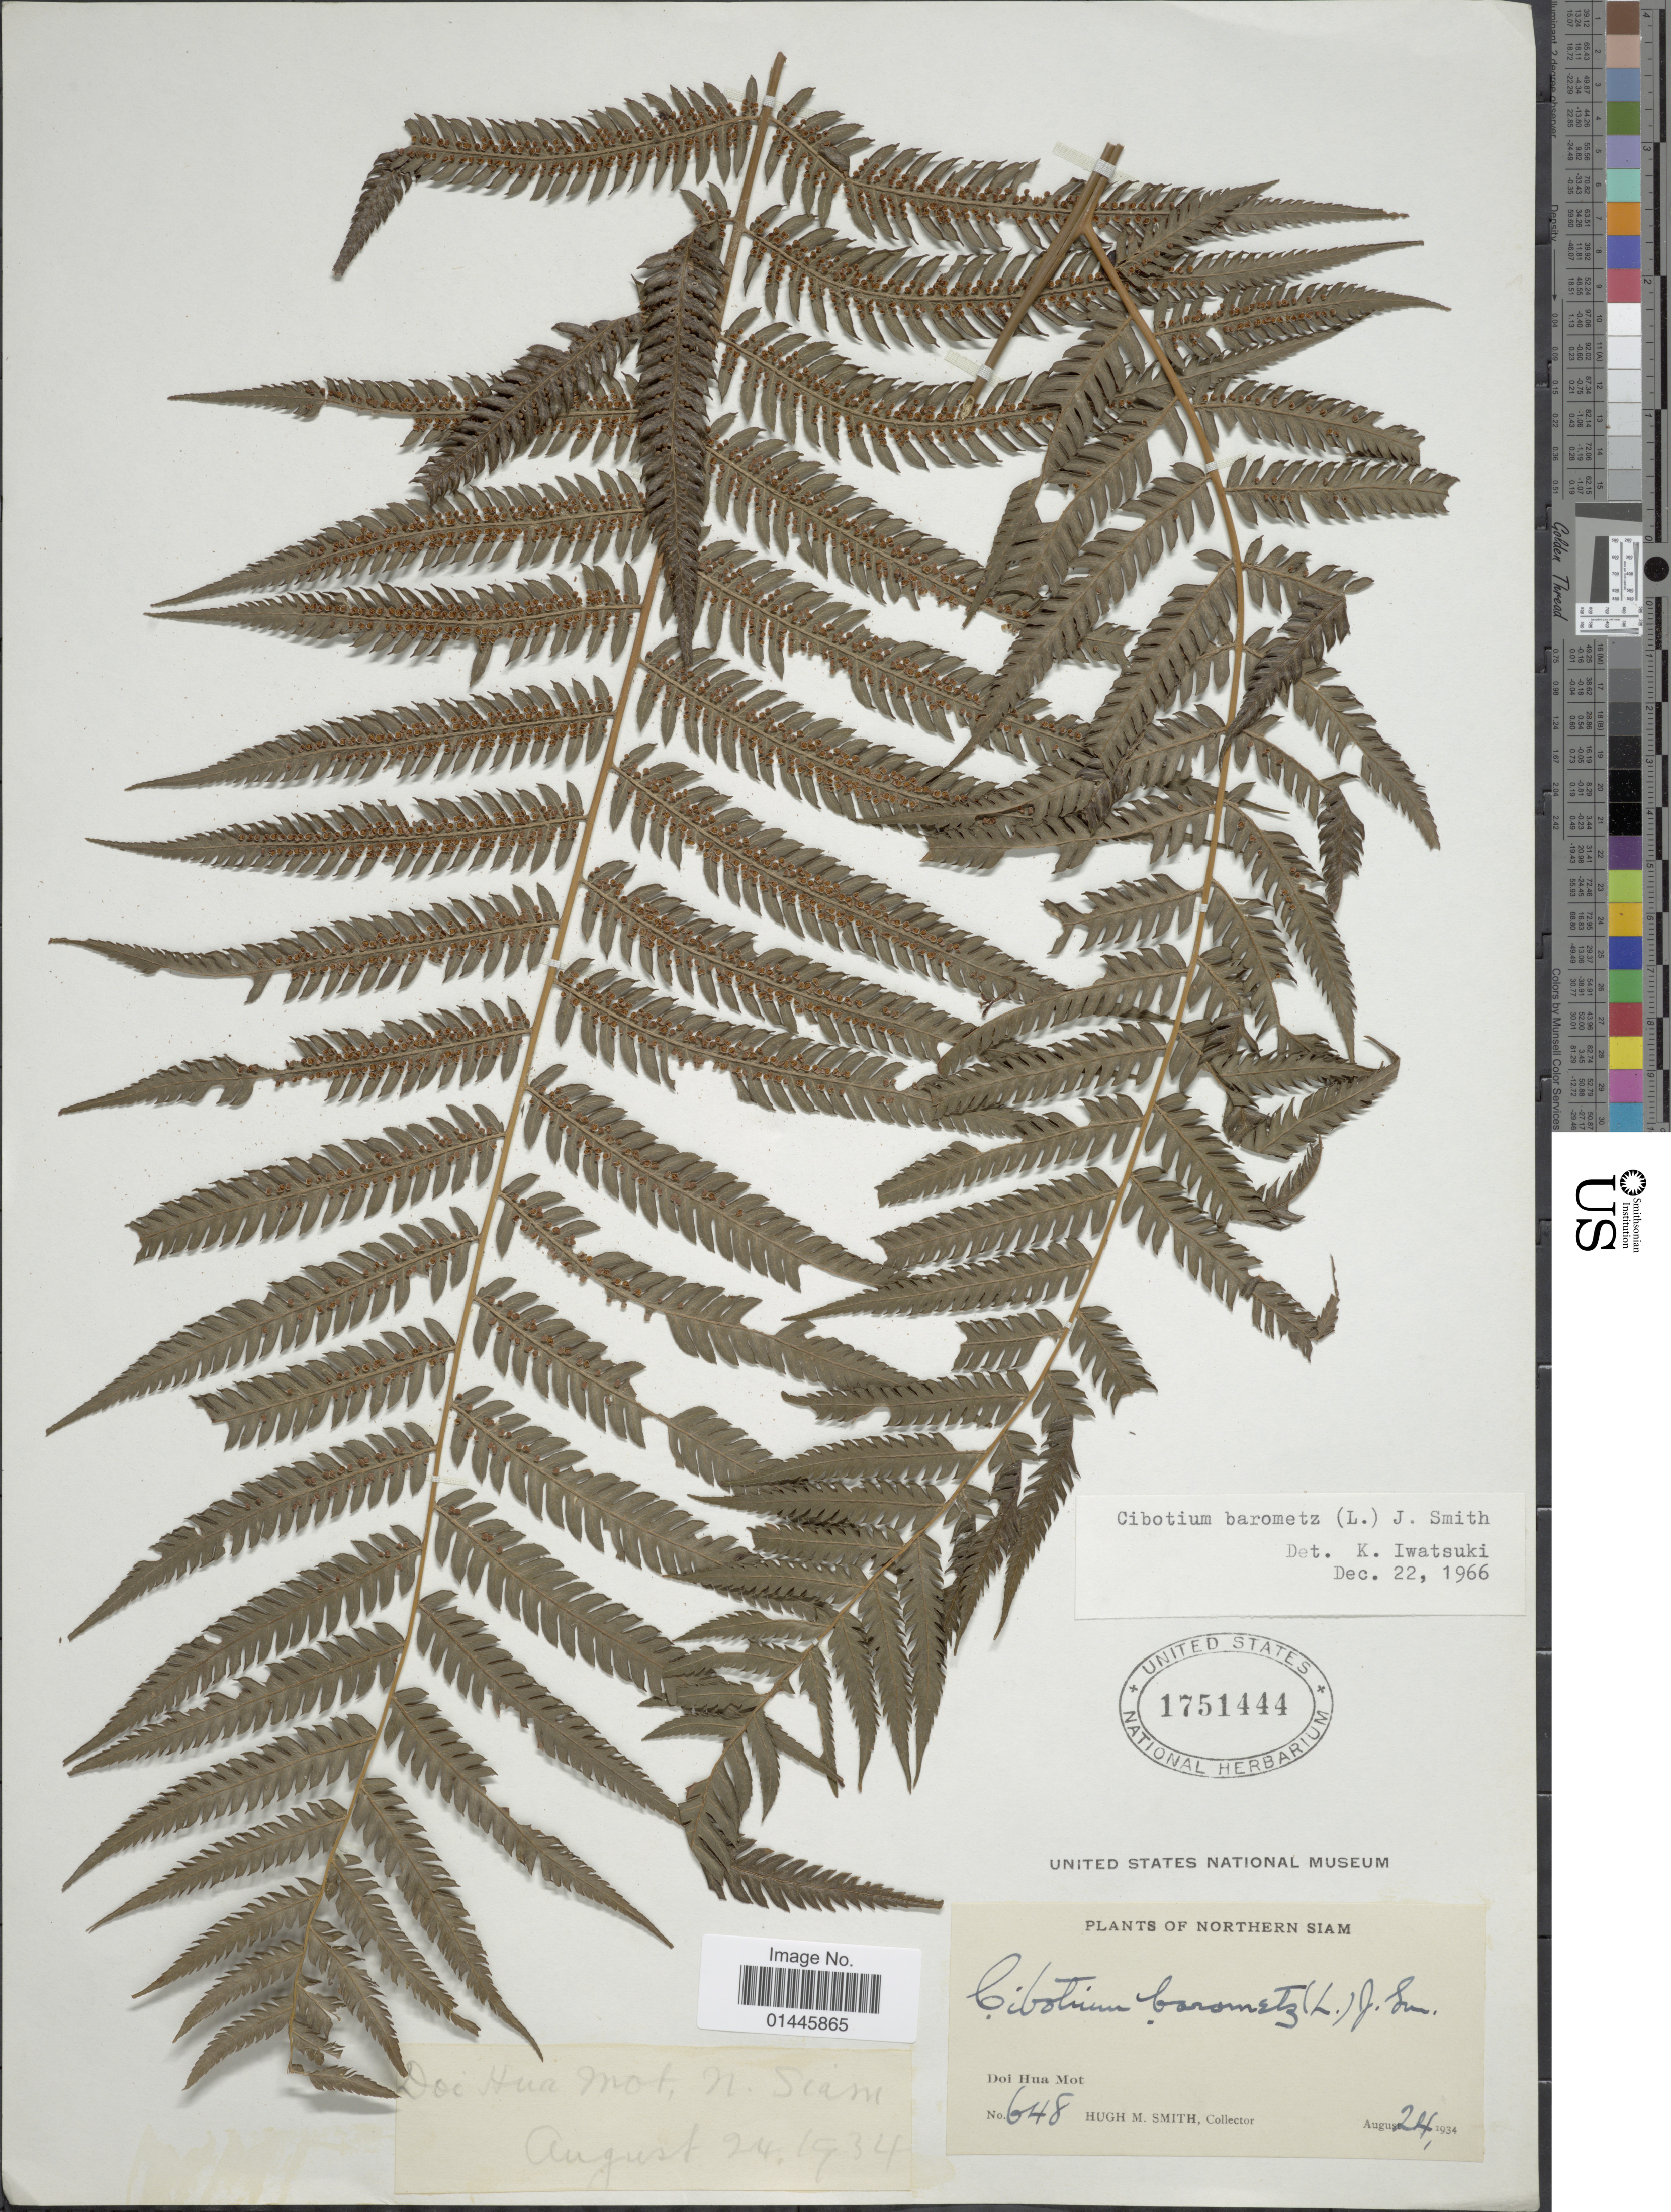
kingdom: Plantae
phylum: Tracheophyta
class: Polypodiopsida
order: Cyatheales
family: Cibotiaceae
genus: Cibotium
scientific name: Cibotium barometz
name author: (L.) J. Sm.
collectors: H. M. Smith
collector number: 648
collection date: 1934-08-24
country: Thailand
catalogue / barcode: US 1751444